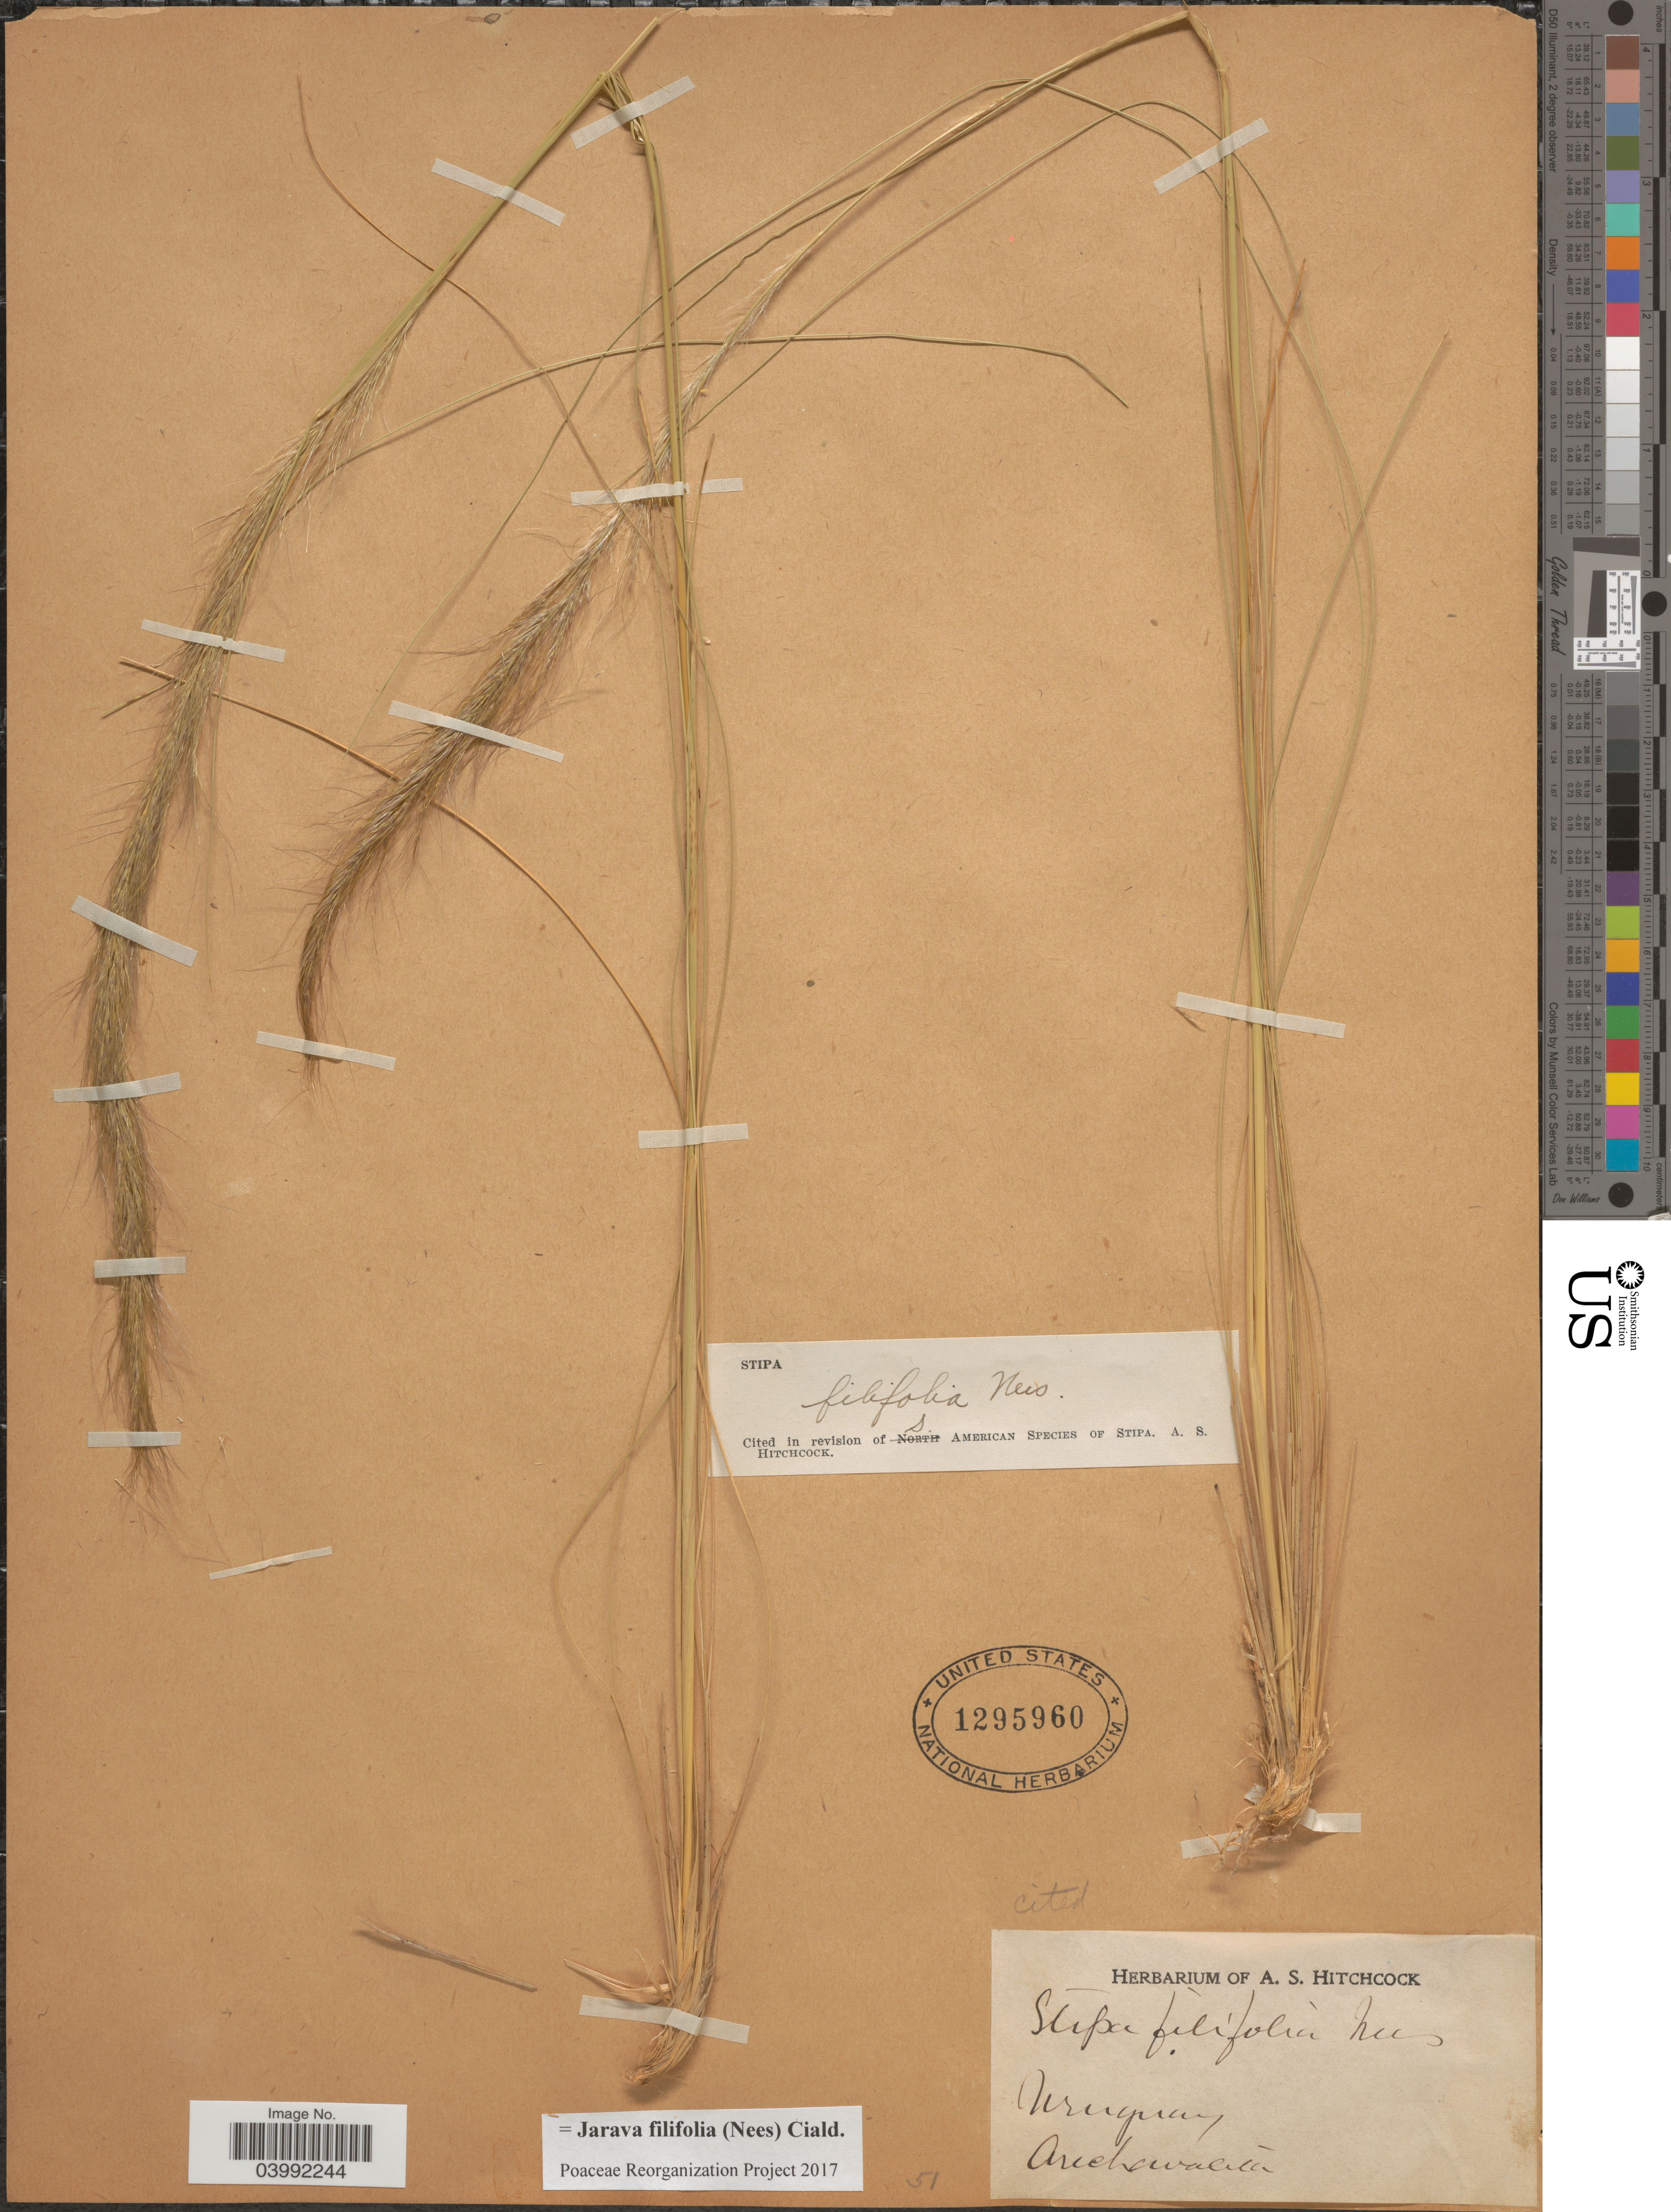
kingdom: Plantae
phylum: Tracheophyta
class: Liliopsida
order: Poales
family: Poaceae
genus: Jarava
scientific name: Jarava filifolia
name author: (Nees) Ciald.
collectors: Arechavaleta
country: Uruguay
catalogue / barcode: US 1295960